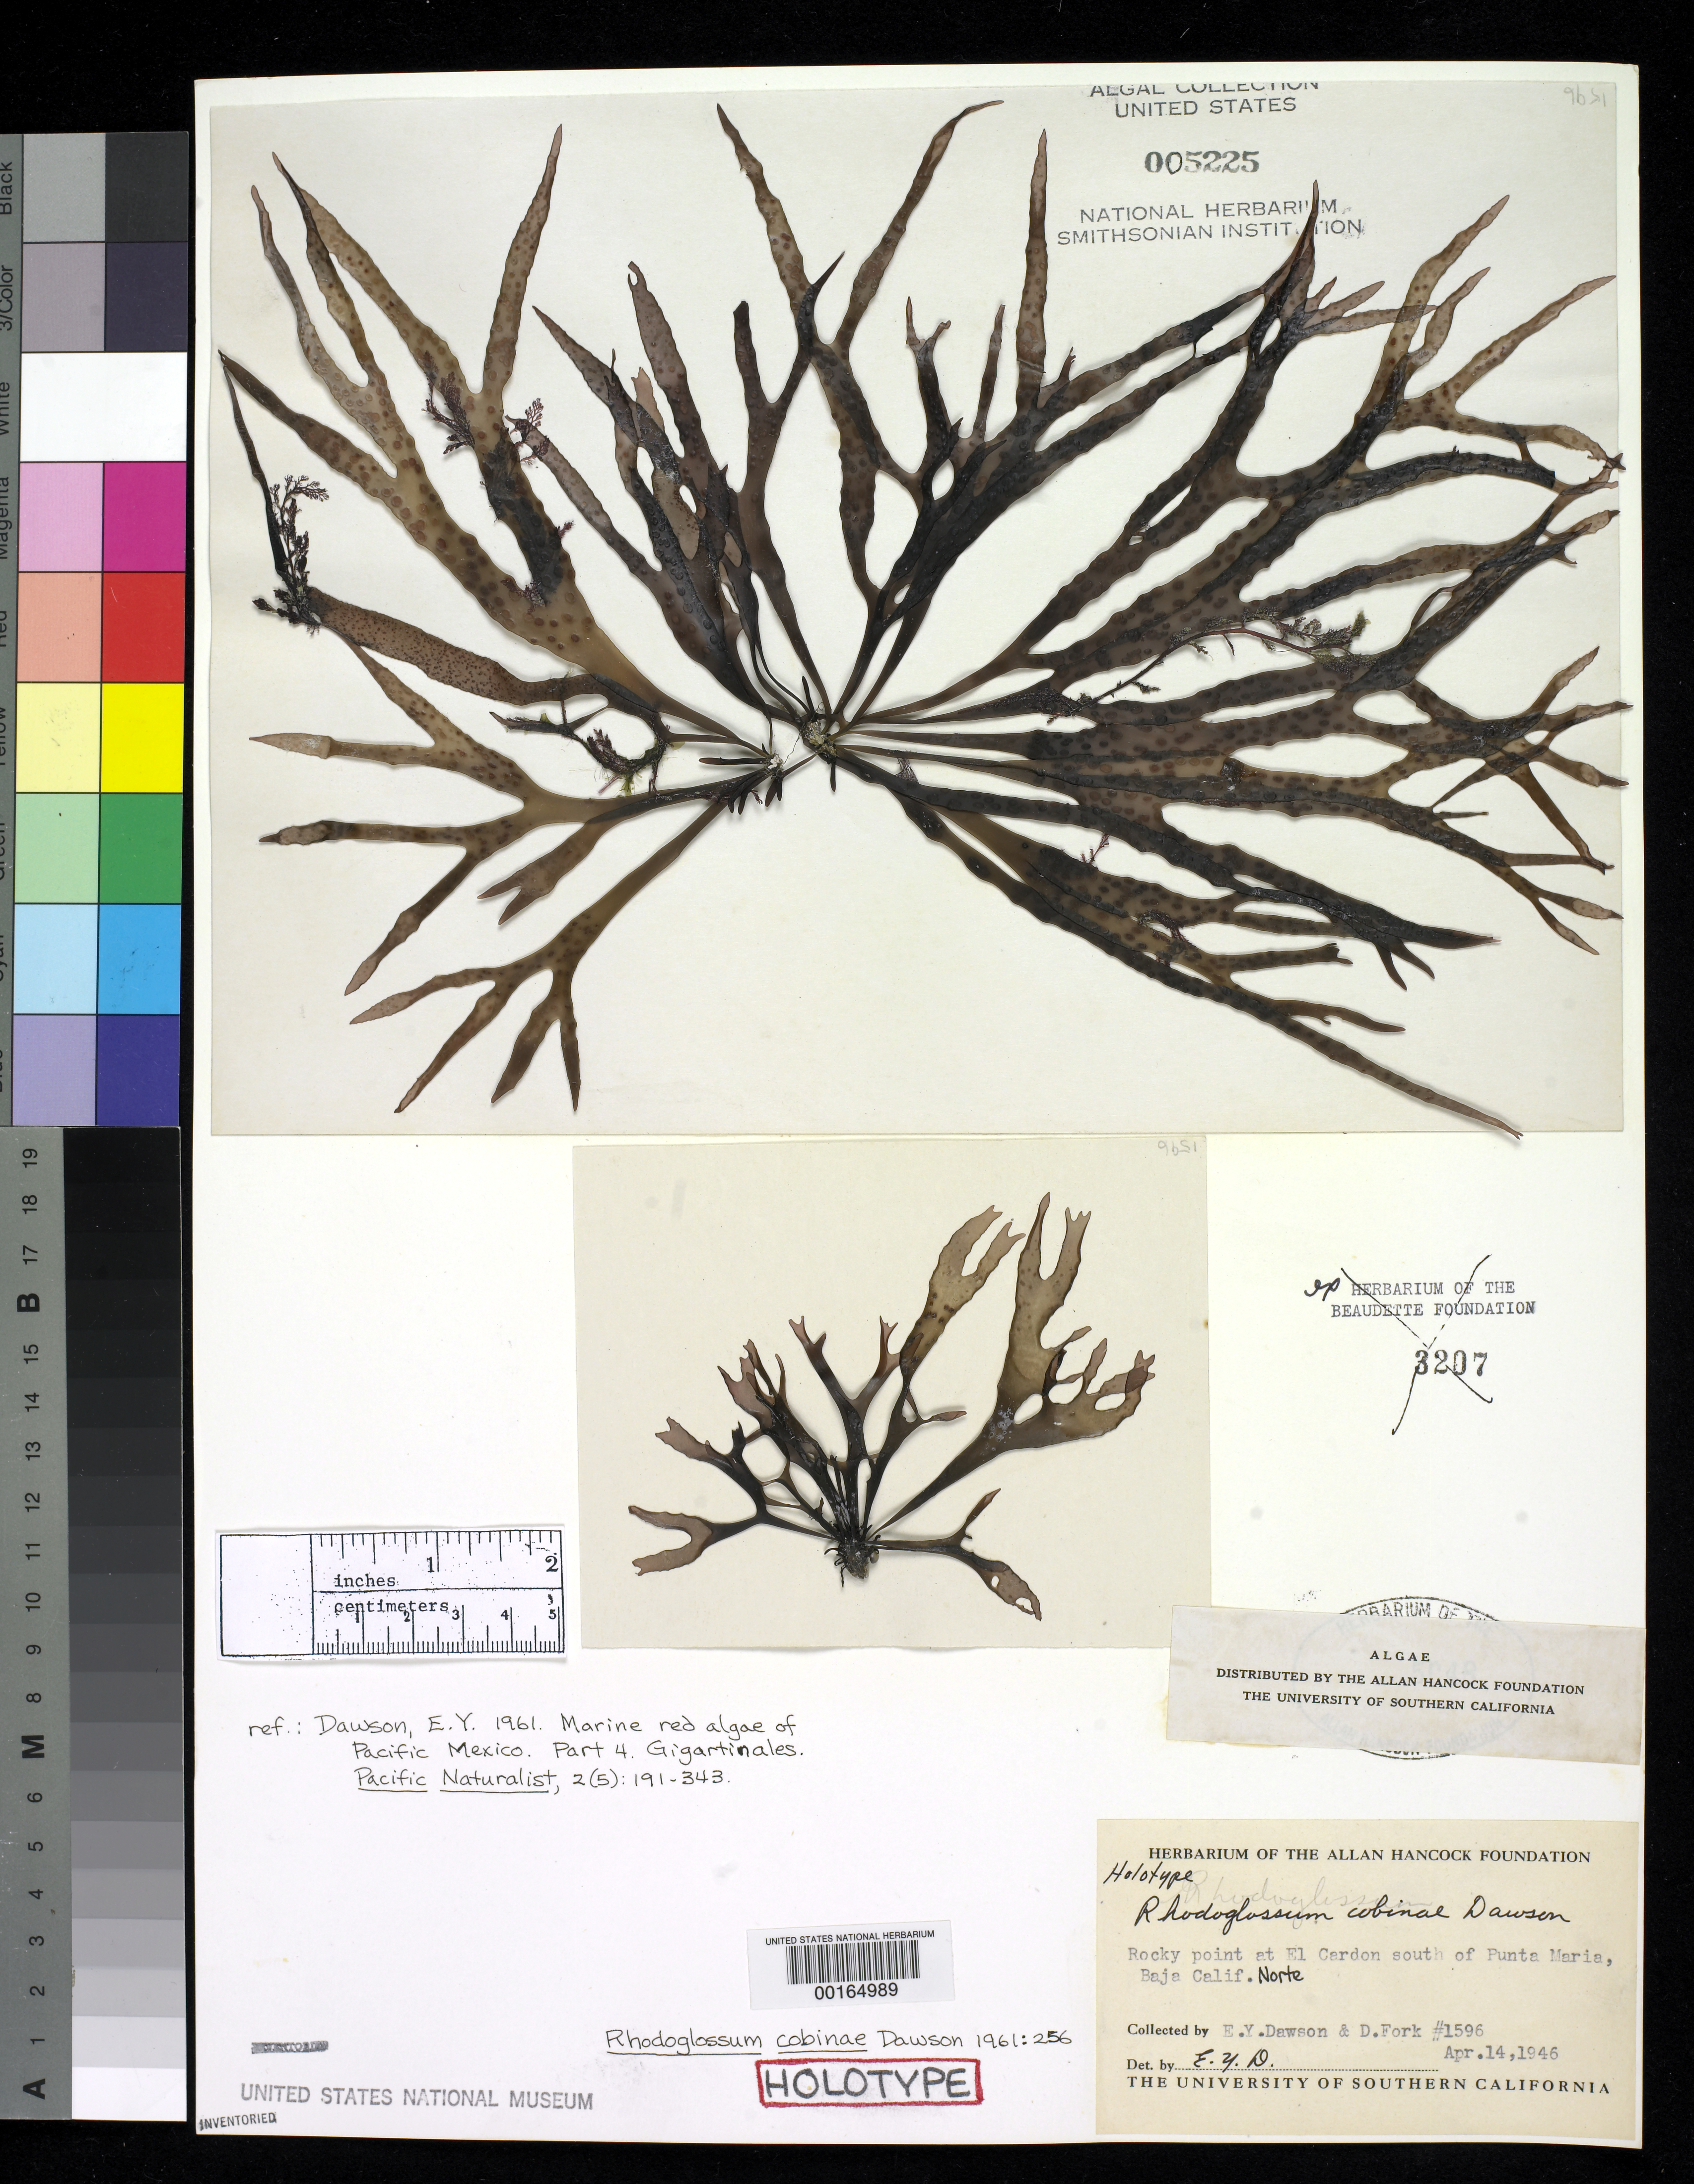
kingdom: Plantae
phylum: Rhodophyta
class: Florideophyceae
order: Gigartinales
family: Gigartinaceae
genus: Rhodoglossum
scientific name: Rhodoglossum cobinae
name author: E.Y. Dawson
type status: Holotype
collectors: E. Y. Dawson & D. Fork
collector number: EYD 1596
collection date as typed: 14 Apr 1946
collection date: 1946-04-14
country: Mexico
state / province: Baja California Norte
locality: El Cardon, south of Punta Maria.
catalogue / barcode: US 5225